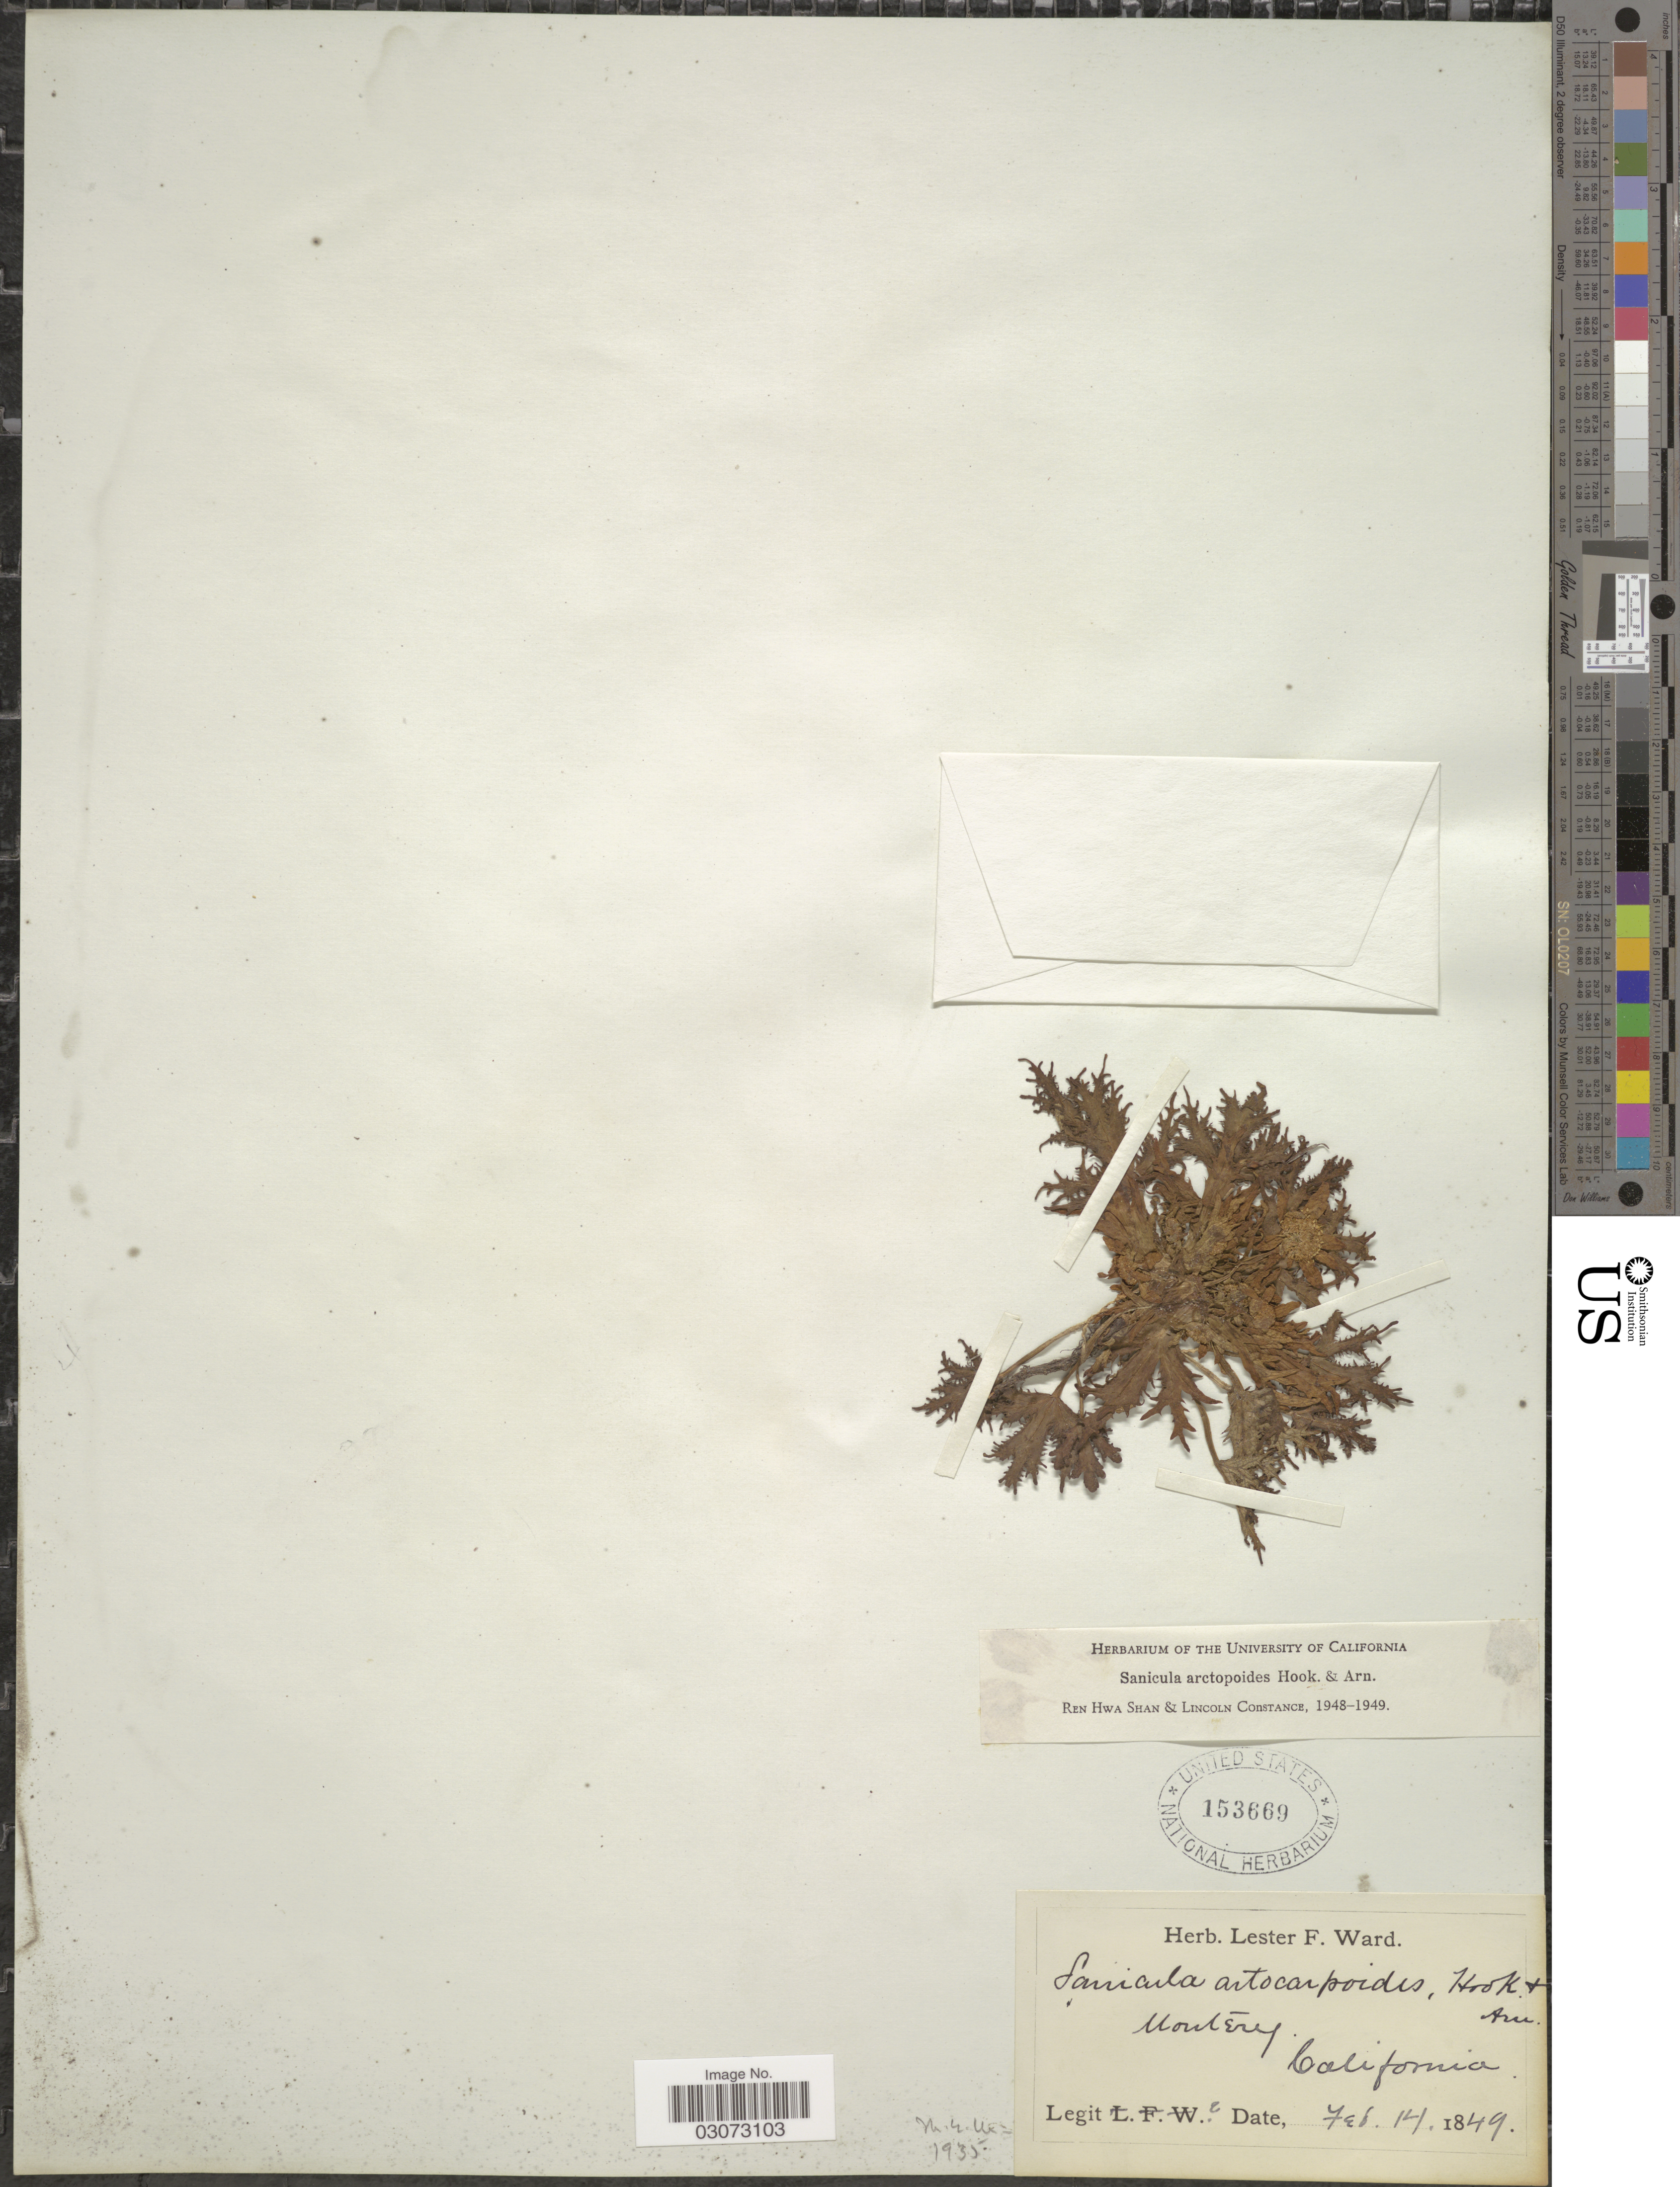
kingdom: Plantae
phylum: Tracheophyta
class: Magnoliopsida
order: Apiales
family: Apiaceae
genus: Sanicula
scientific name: Sanicula arctopoides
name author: Hook. & Arn.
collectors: L. F. Ward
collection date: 1849-02-14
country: United States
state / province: California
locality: Montérey.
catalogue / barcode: US 153669